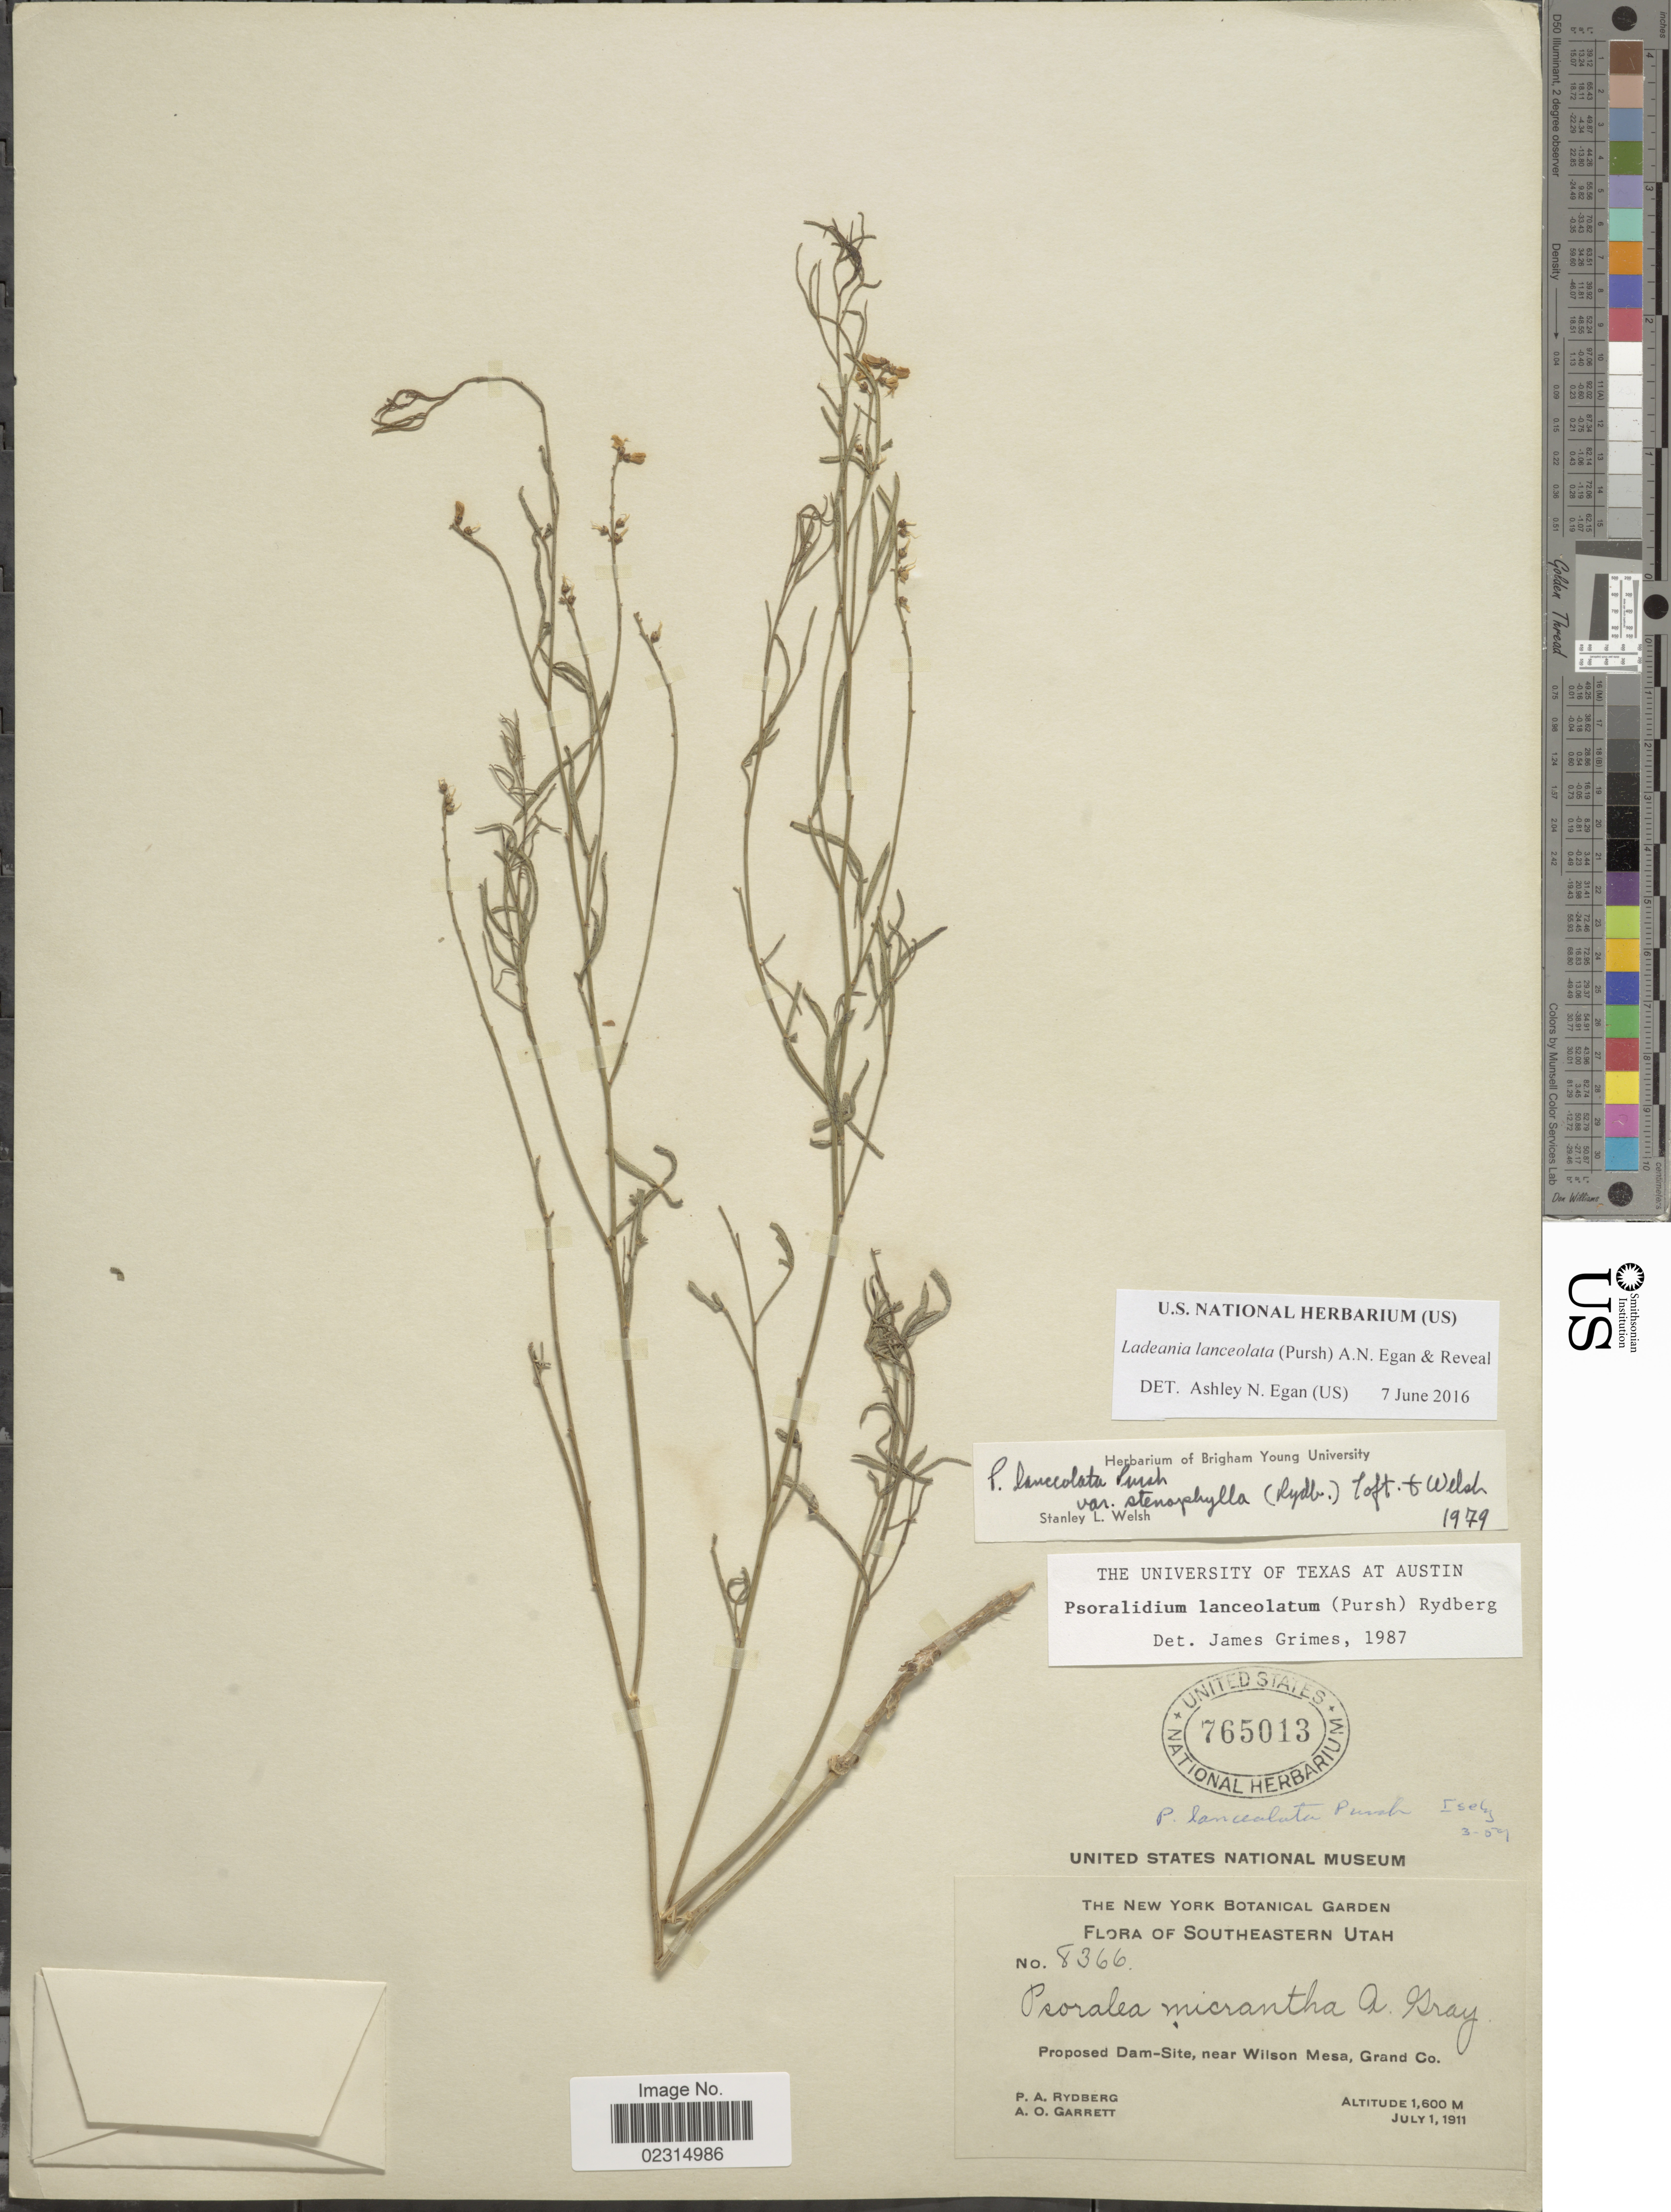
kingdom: Plantae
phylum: Tracheophyta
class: Magnoliopsida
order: Fabales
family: Fabaceae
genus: Ladeania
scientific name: Ladeania lanceolata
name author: (Pursh) A.N. Egan & Reveal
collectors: P. A. Rydberg & A. O. Garrett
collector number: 8366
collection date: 1911-07-01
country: United States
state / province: Utah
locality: Southeastern Utah, Proposed Dam-Site, near Wilson Mesa, Grand Co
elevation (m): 1600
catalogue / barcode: US 765013